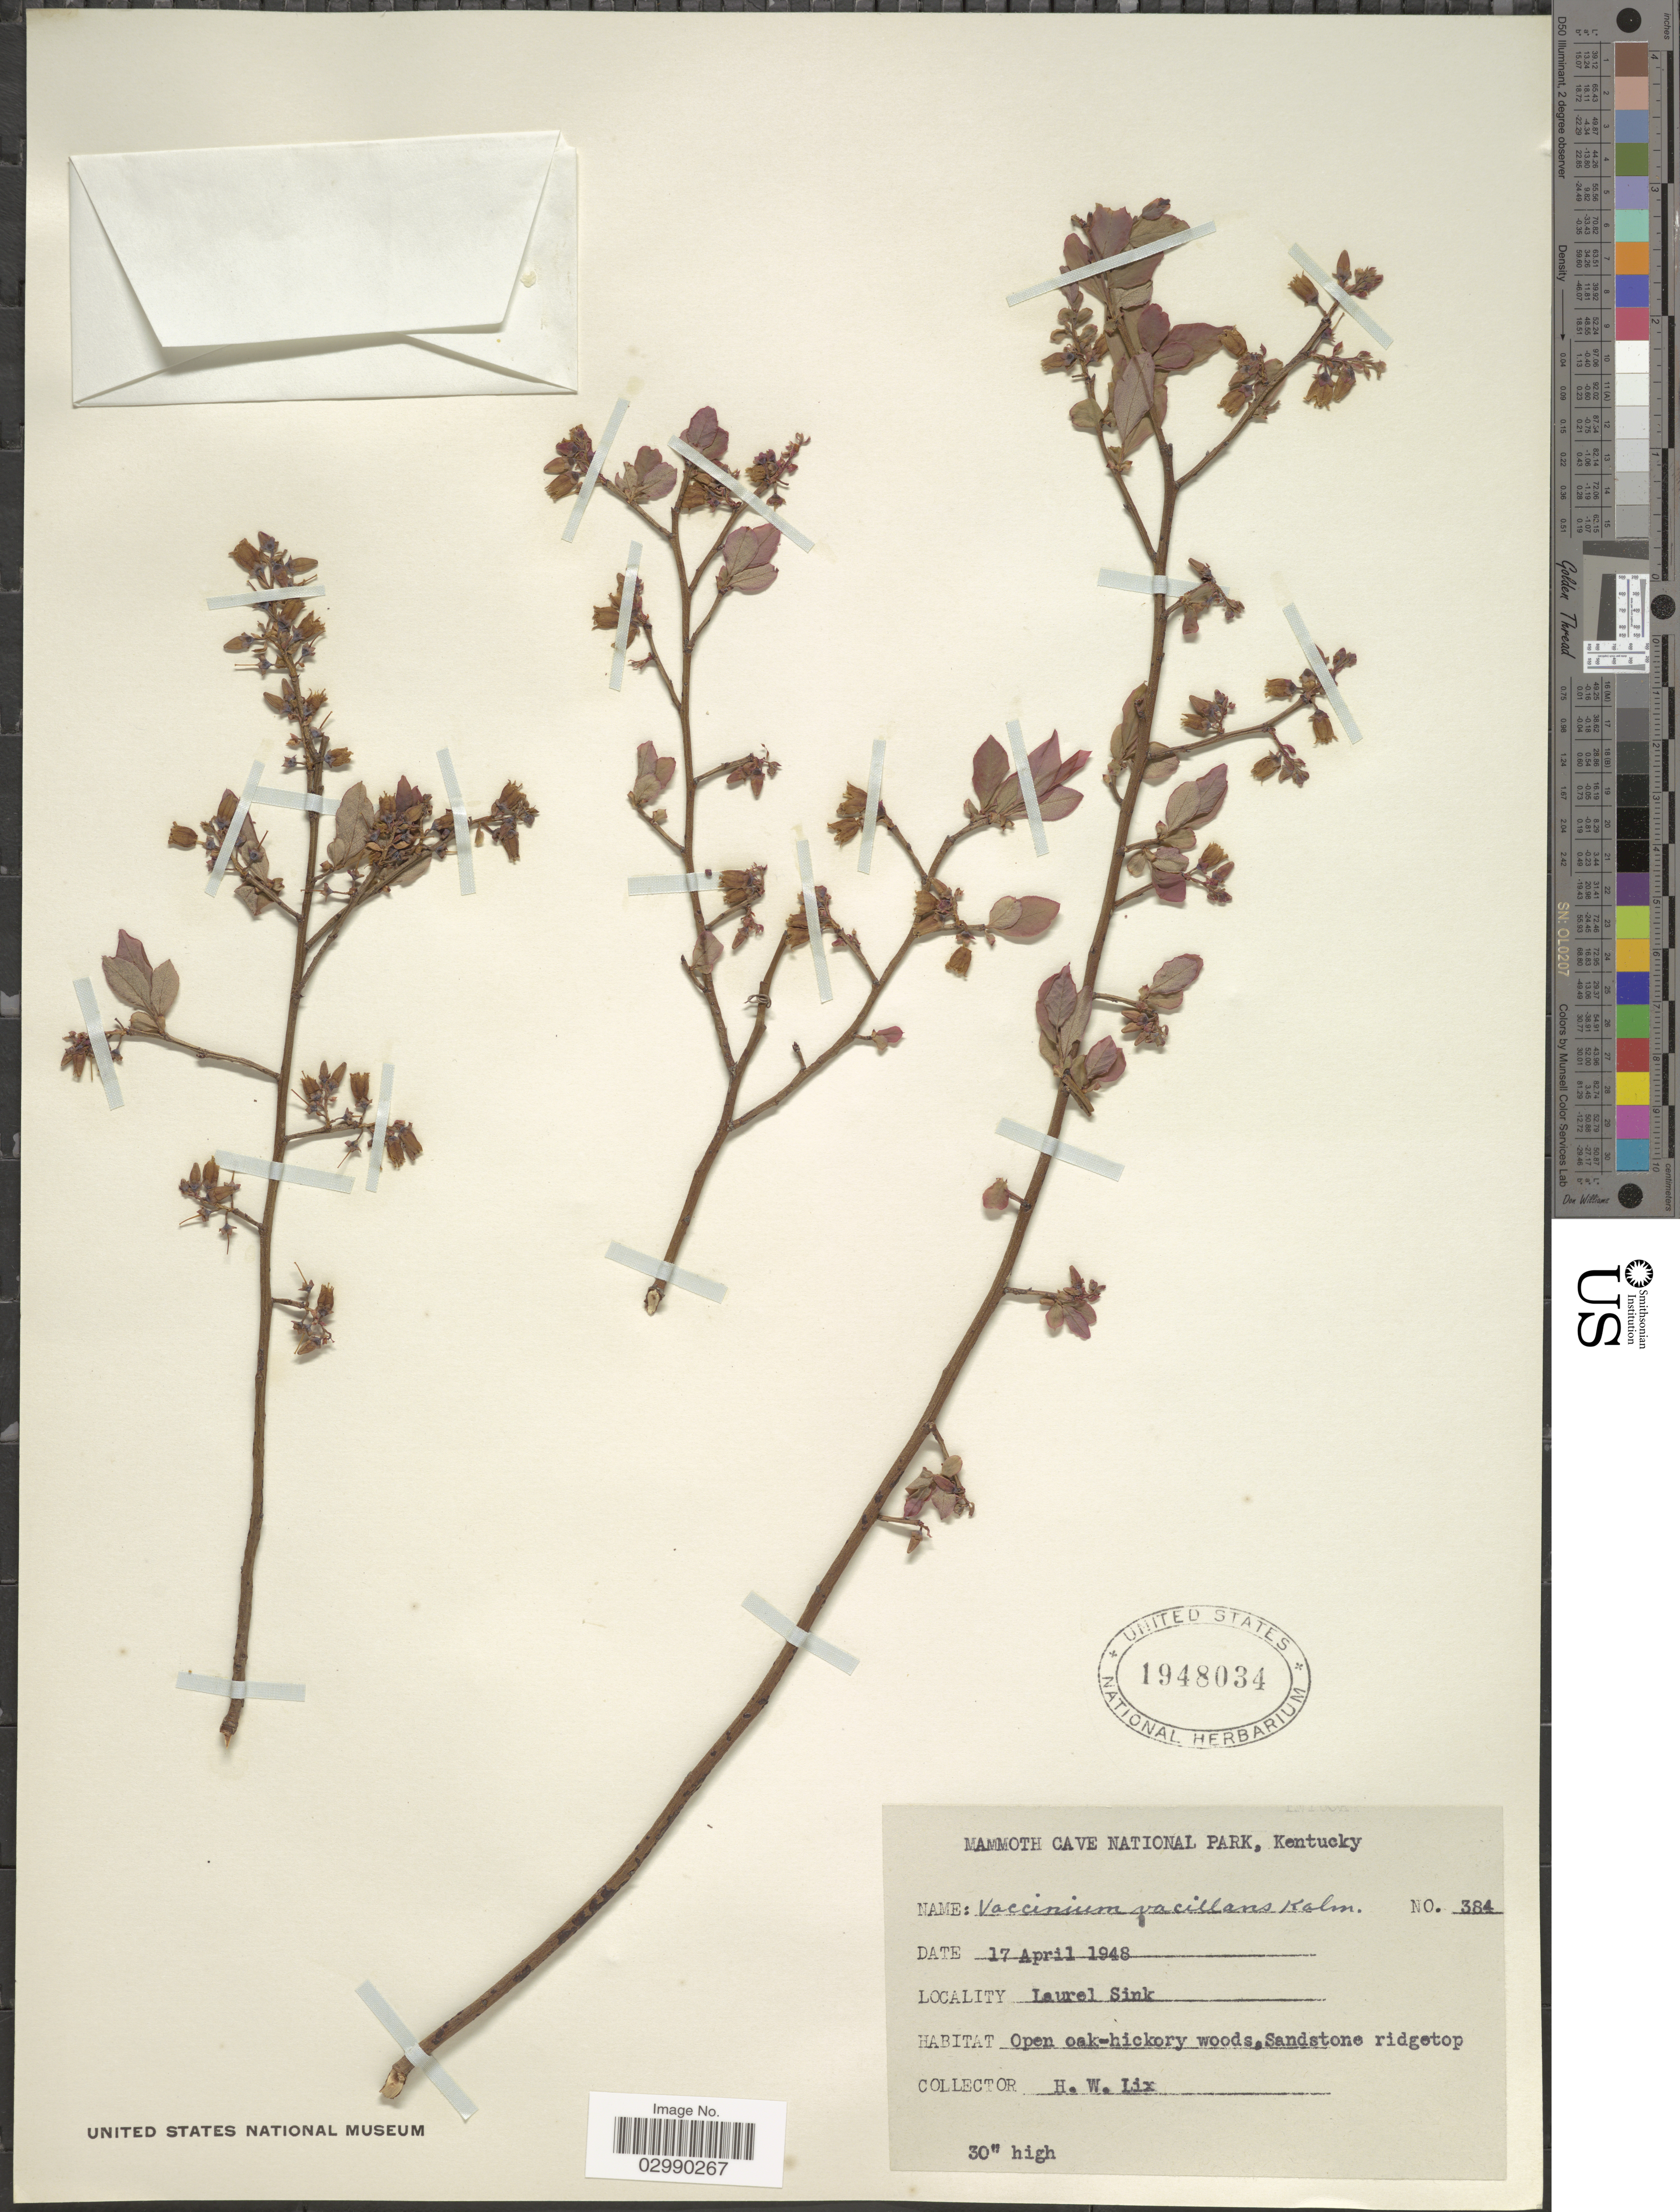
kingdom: Plantae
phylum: Tracheophyta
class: Magnoliopsida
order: Ericales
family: Ericaceae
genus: Vaccinium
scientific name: Vaccinium vacillans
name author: Kalm ex Torr.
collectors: H. W. Lix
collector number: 384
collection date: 1948-04-17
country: United States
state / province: Kentucky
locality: Mammoth Cave National Park, Laurel Sink.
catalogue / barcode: US 1948034